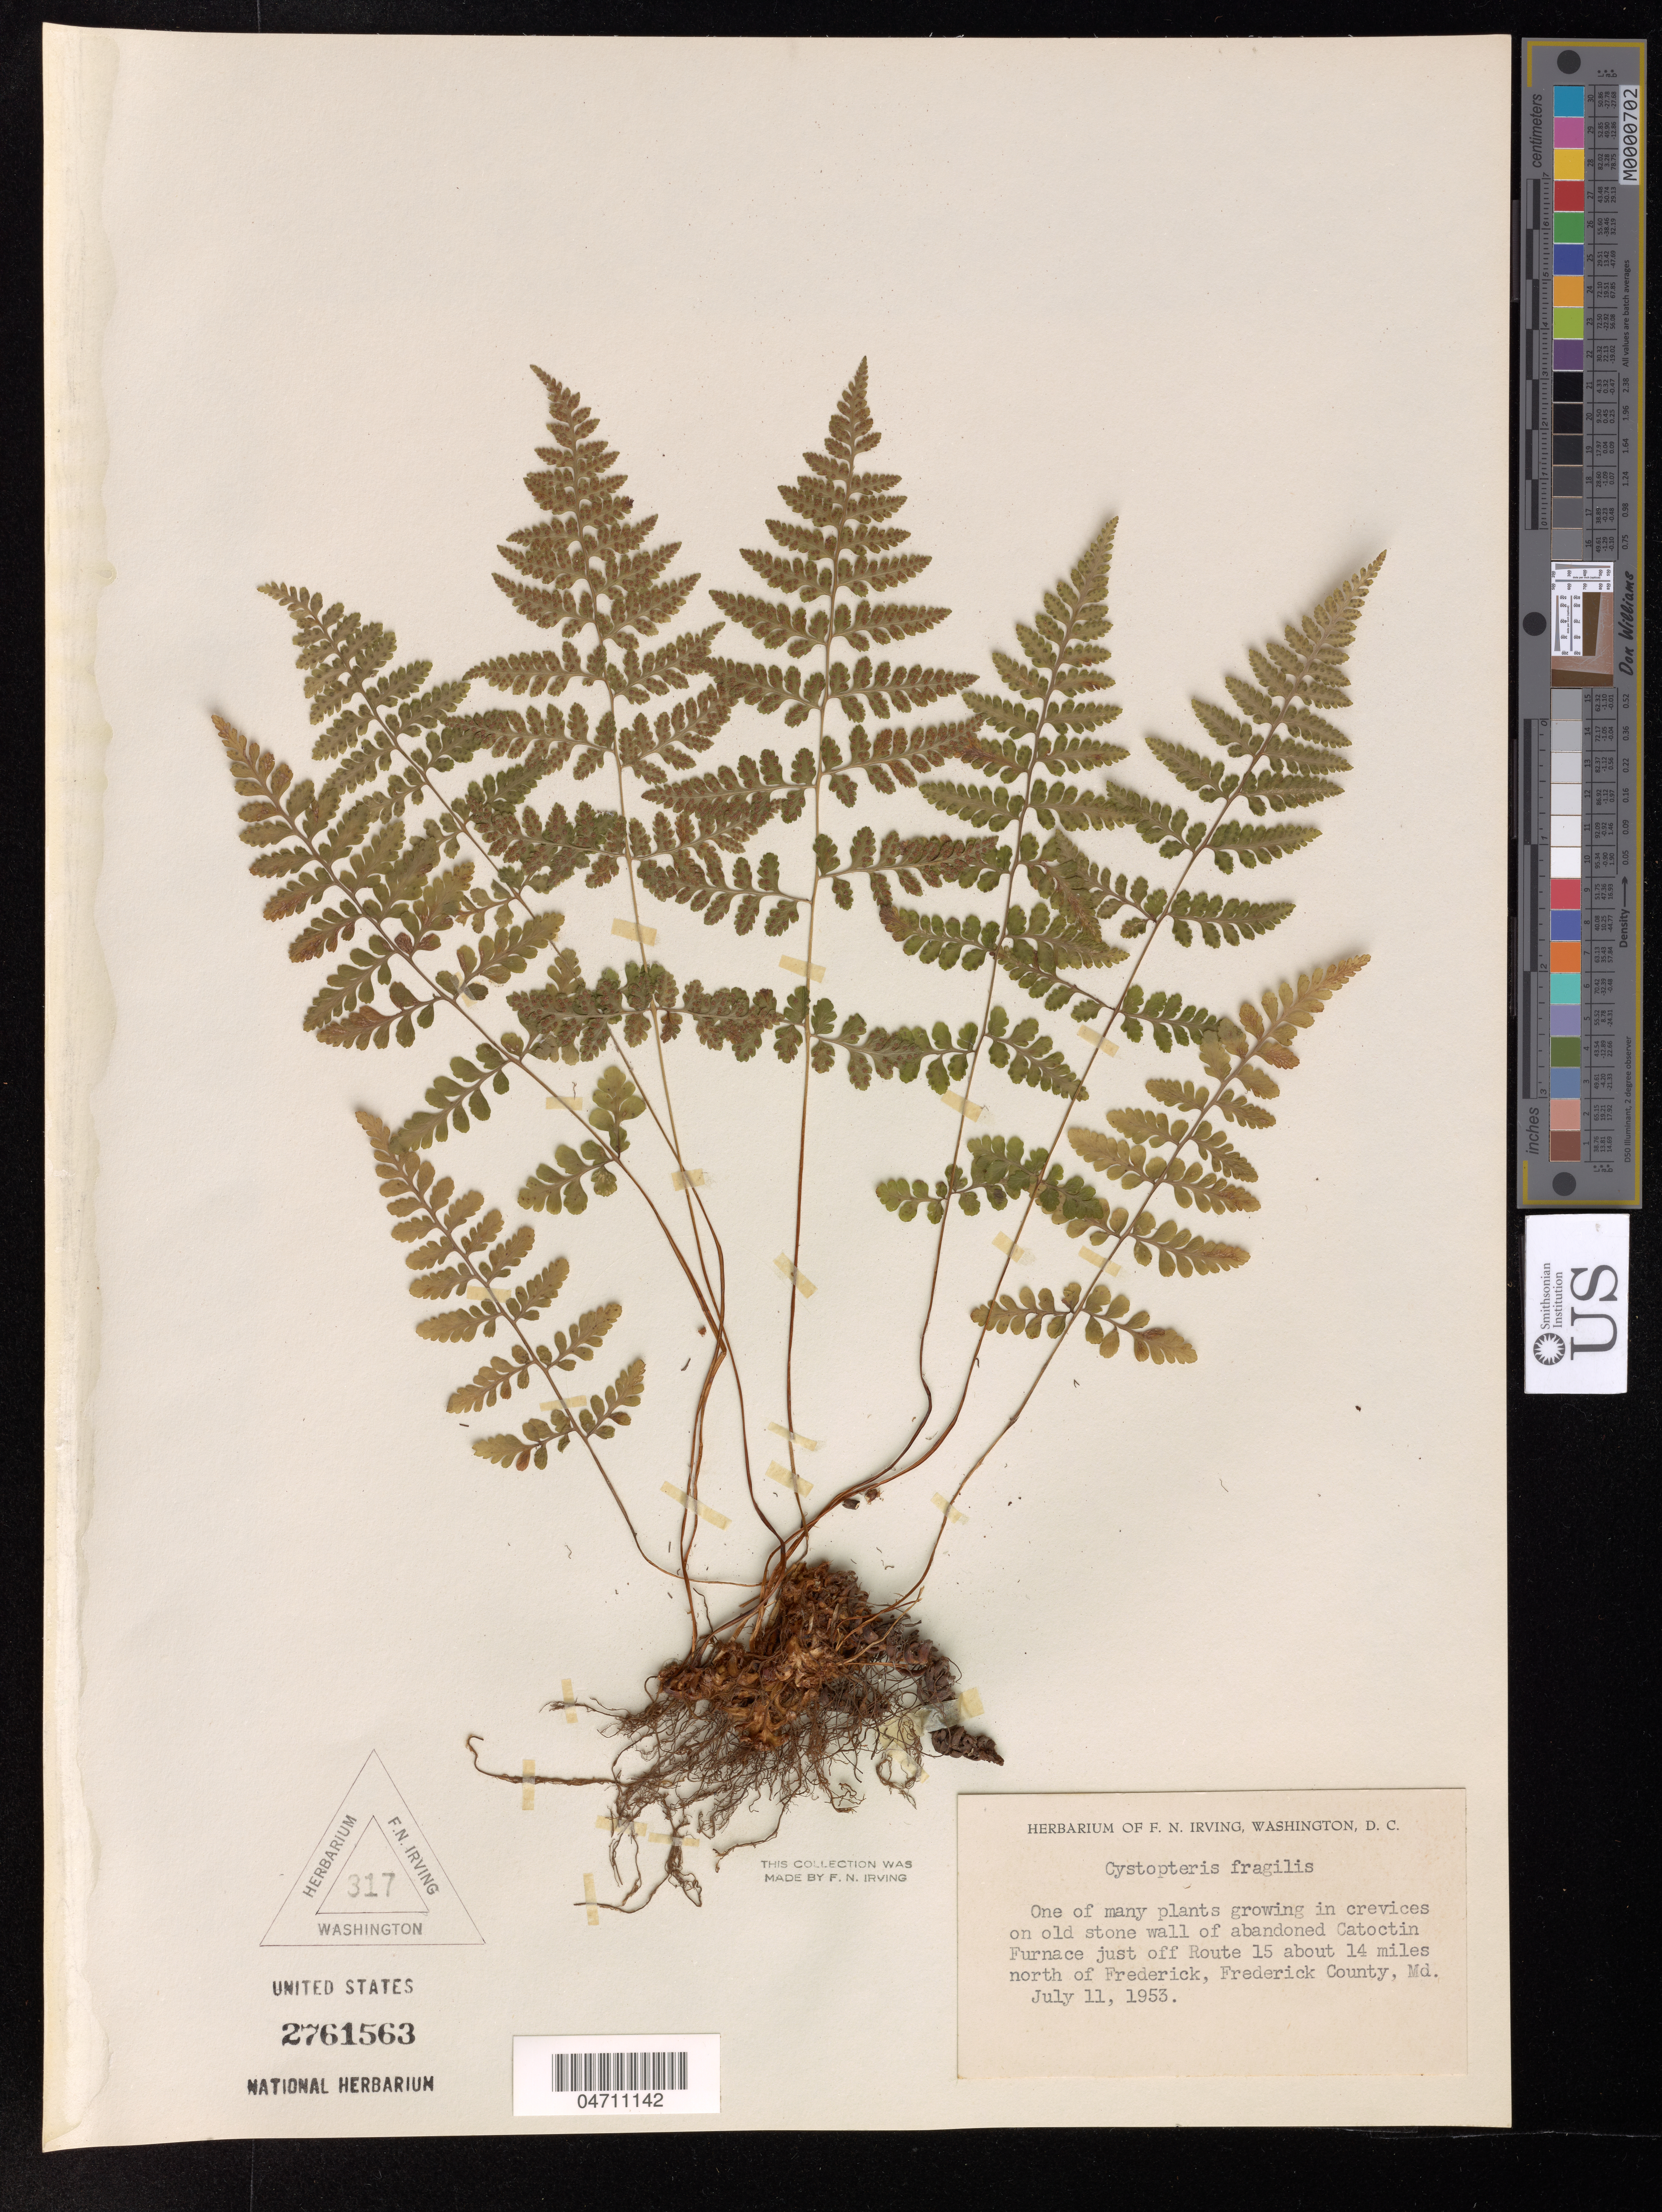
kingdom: Plantae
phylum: Tracheophyta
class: Polypodiopsida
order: Polypodiales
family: Cystopteridaceae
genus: Cystopteris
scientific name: Cystopteris fragilis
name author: (L.) Bernh.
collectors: F. Irving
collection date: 1953-07-11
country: Liberia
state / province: Maryland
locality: In crevices on old stone wall of abandoned Catoctin Furnace just off Route 15 about 14 miles north of Frederick, Frederick County, Md.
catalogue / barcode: US 2761563